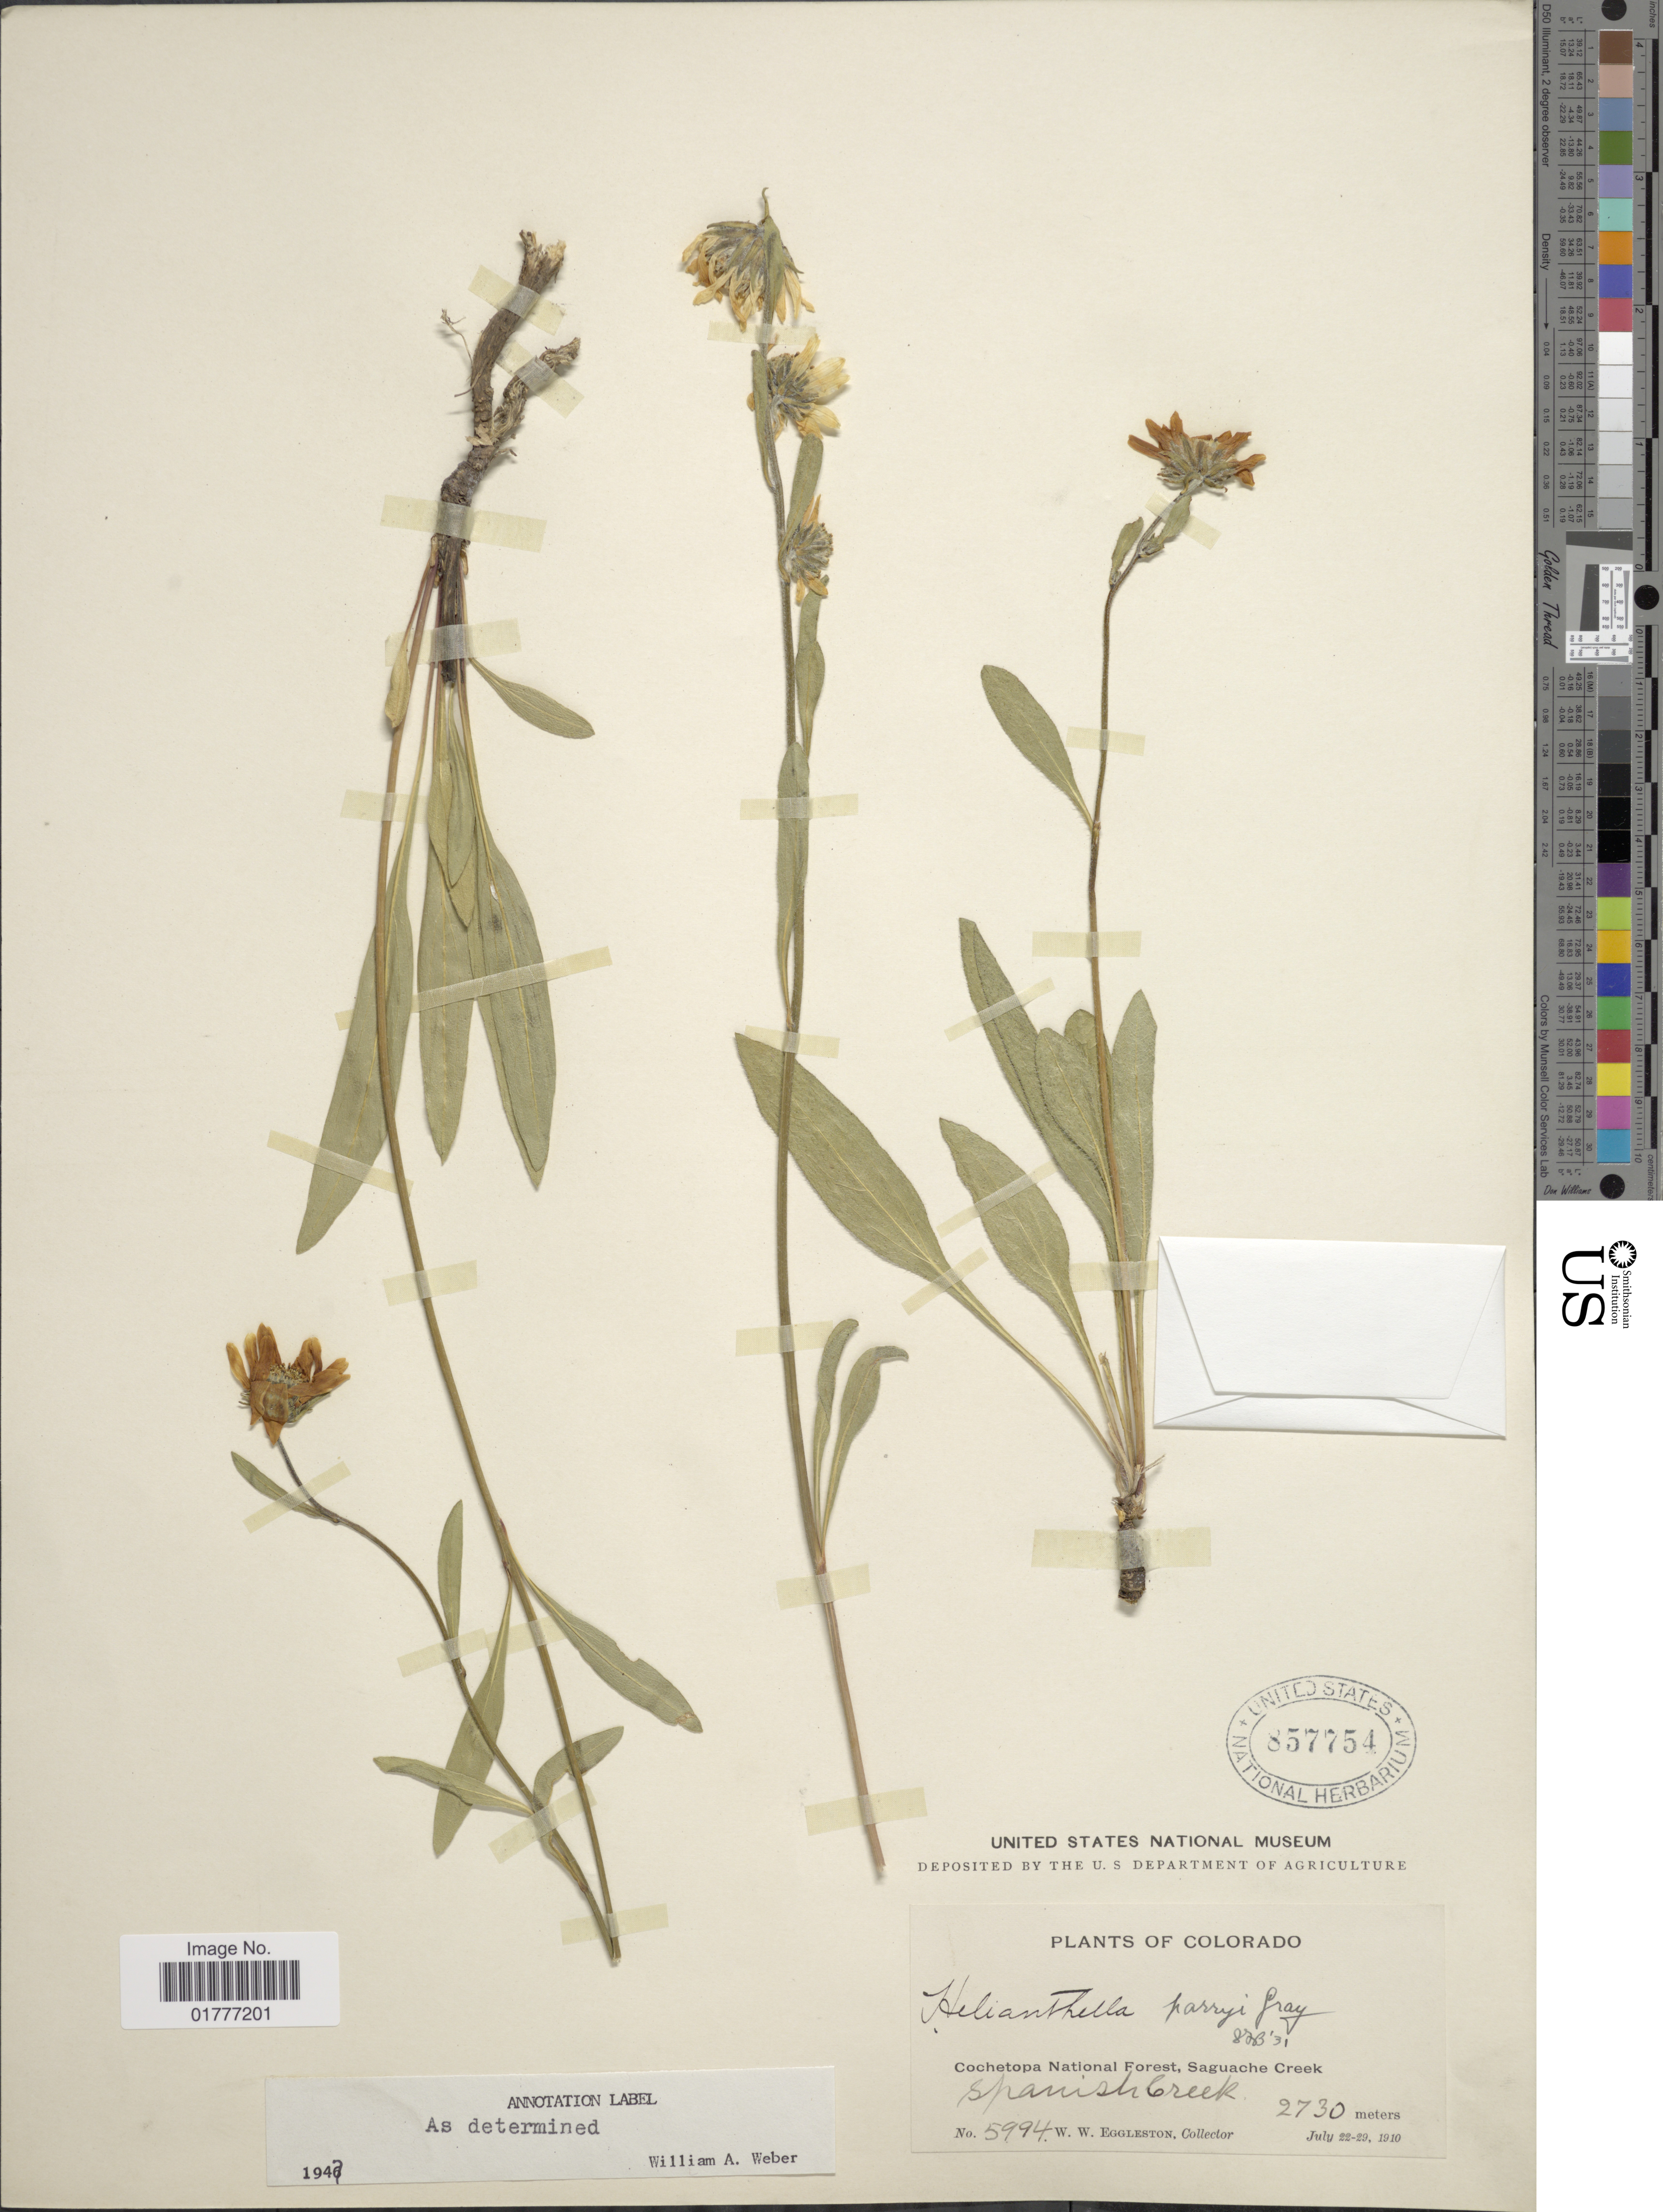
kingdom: Plantae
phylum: Tracheophyta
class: Magnoliopsida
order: Asterales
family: Asteraceae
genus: Helianthella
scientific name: Helianthella parryi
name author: A. Gray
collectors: W. W. Eggleston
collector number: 5994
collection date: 1910-07-22/1910-07-29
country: United States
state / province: Colorado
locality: Cochetopa National Forest, Saguache Creek. Spanish Creek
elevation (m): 2730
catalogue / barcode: US 857754